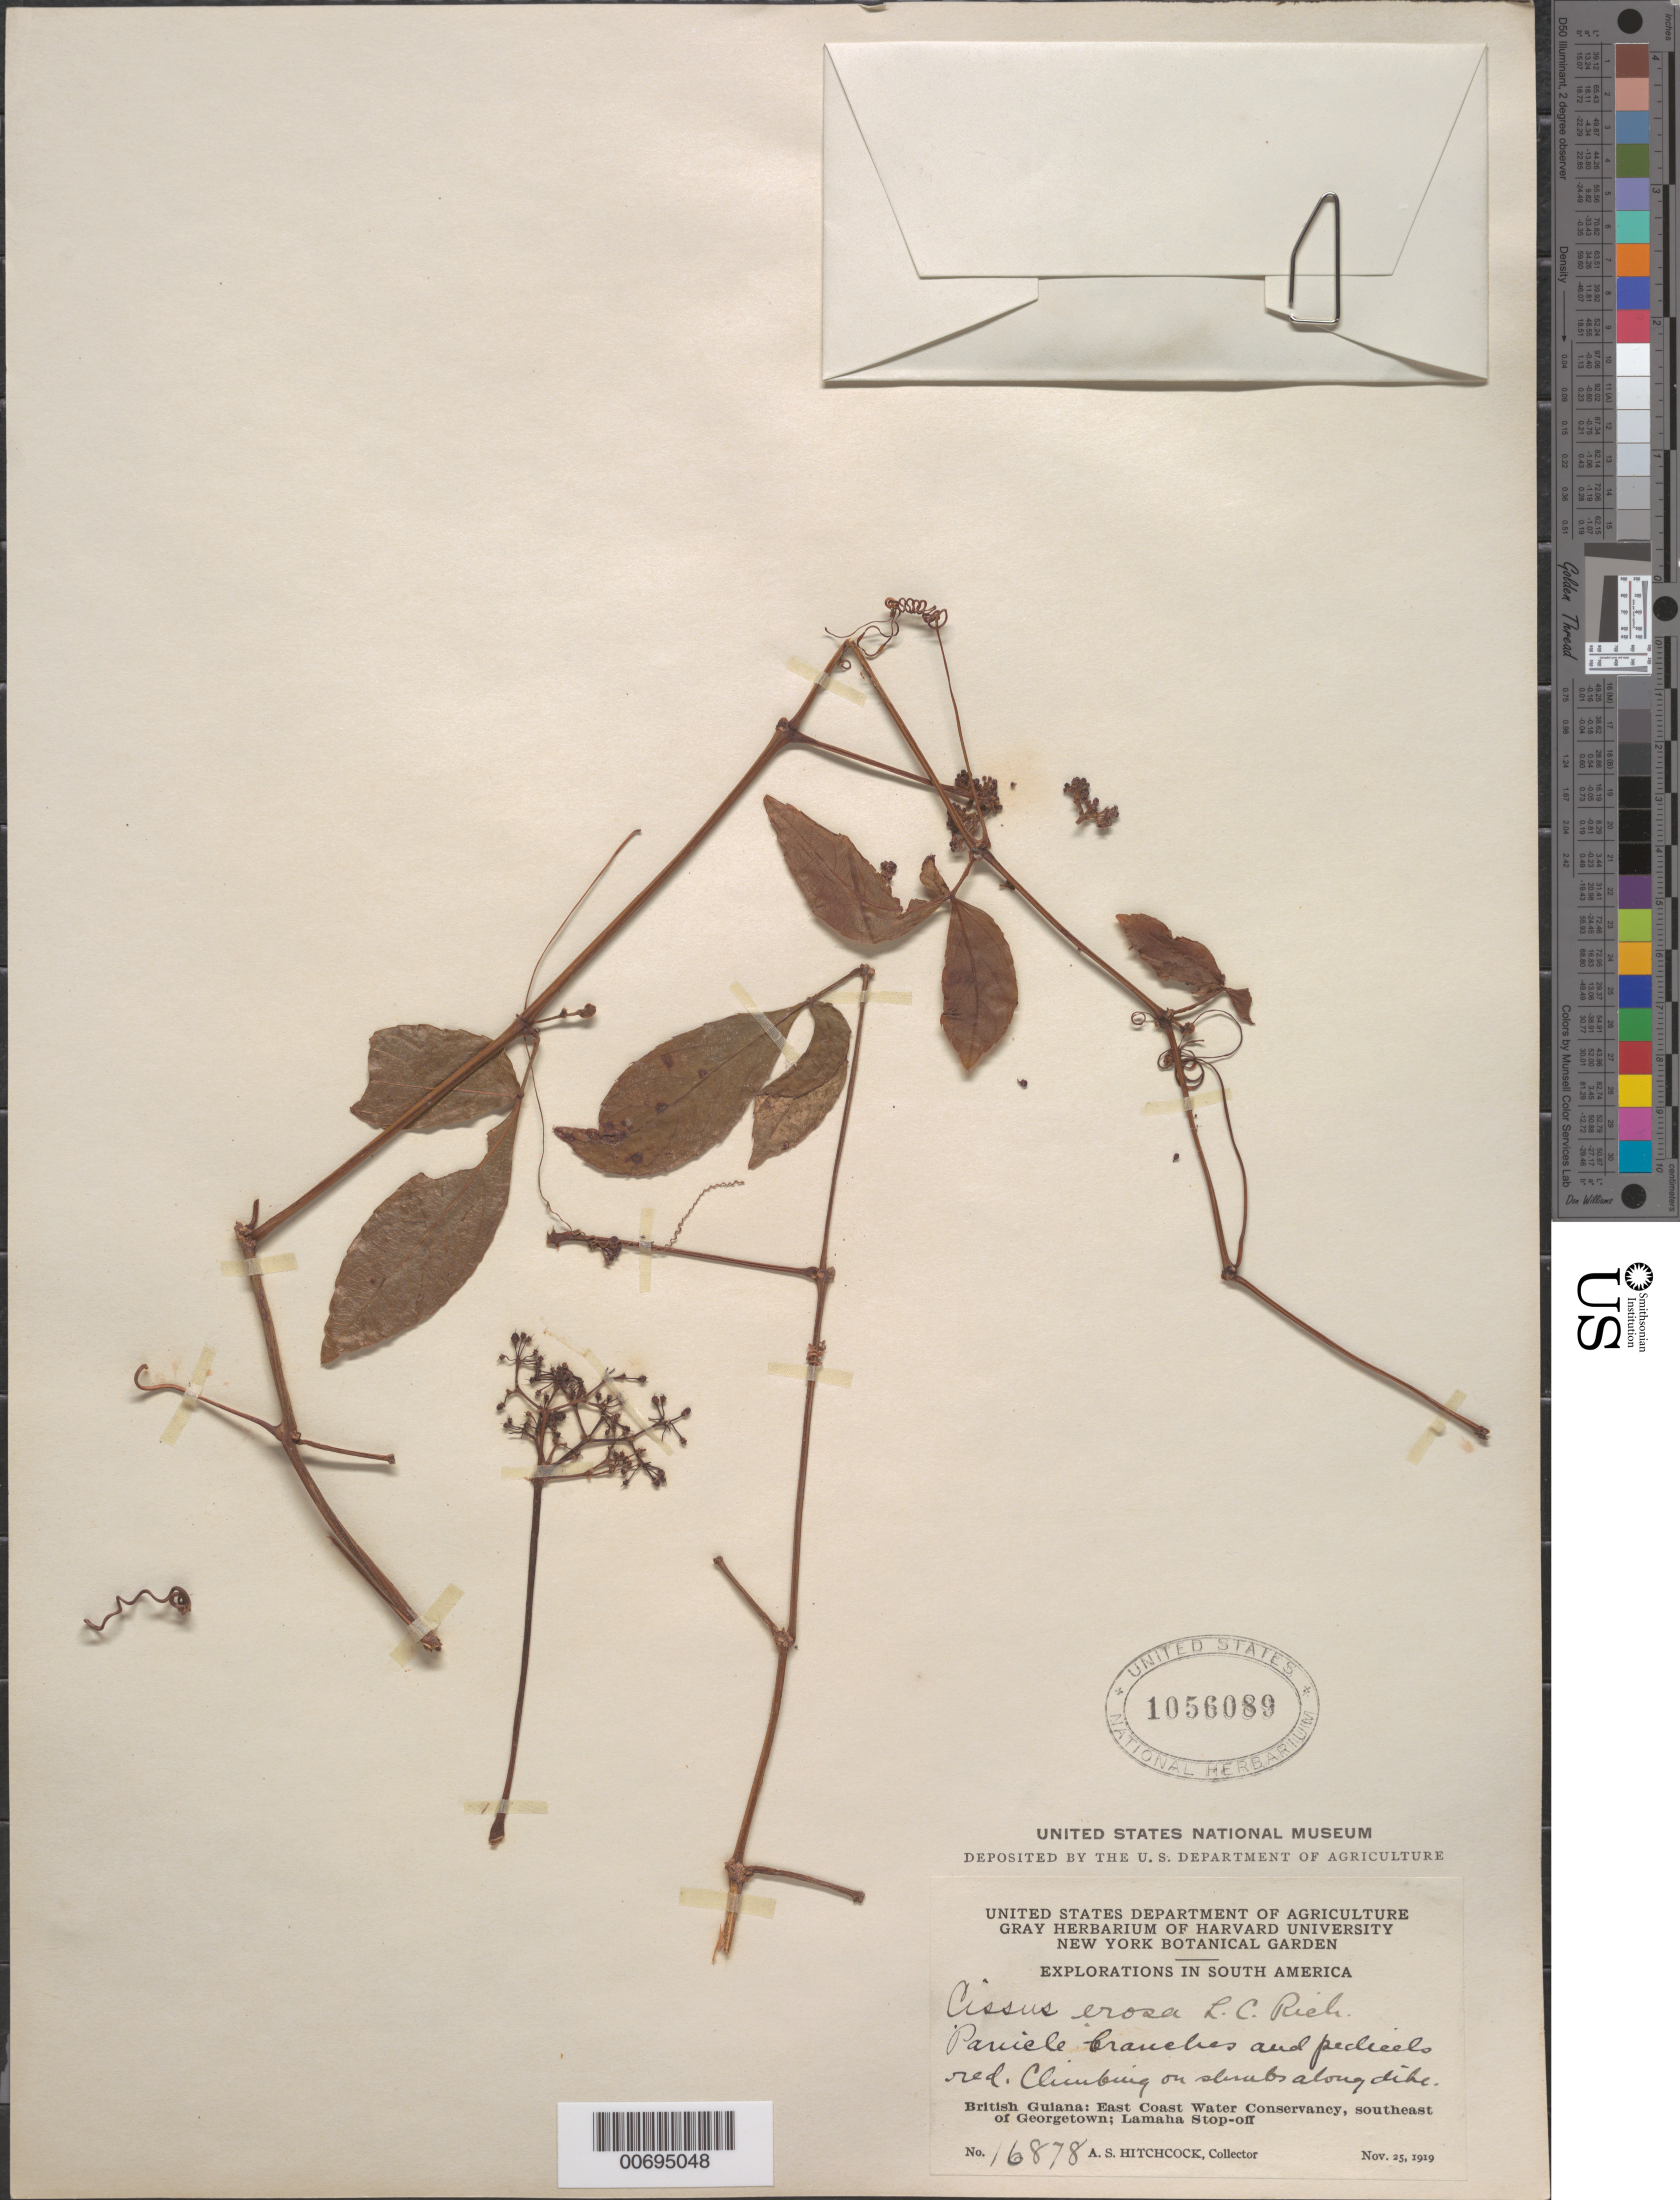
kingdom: Plantae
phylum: Tracheophyta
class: Magnoliopsida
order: Vitales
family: Vitaceae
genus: Cissus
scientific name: Cissus erosa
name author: Rich.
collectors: A. S. Hitchcock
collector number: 16878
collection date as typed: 25-Nov-19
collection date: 1919-11-25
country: Guyana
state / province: Demerara-Mahaica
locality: Lamaha Stop-Off, Georgetown, SE of, East Coast Water Conservancy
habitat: Along dike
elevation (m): -2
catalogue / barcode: US 1056089